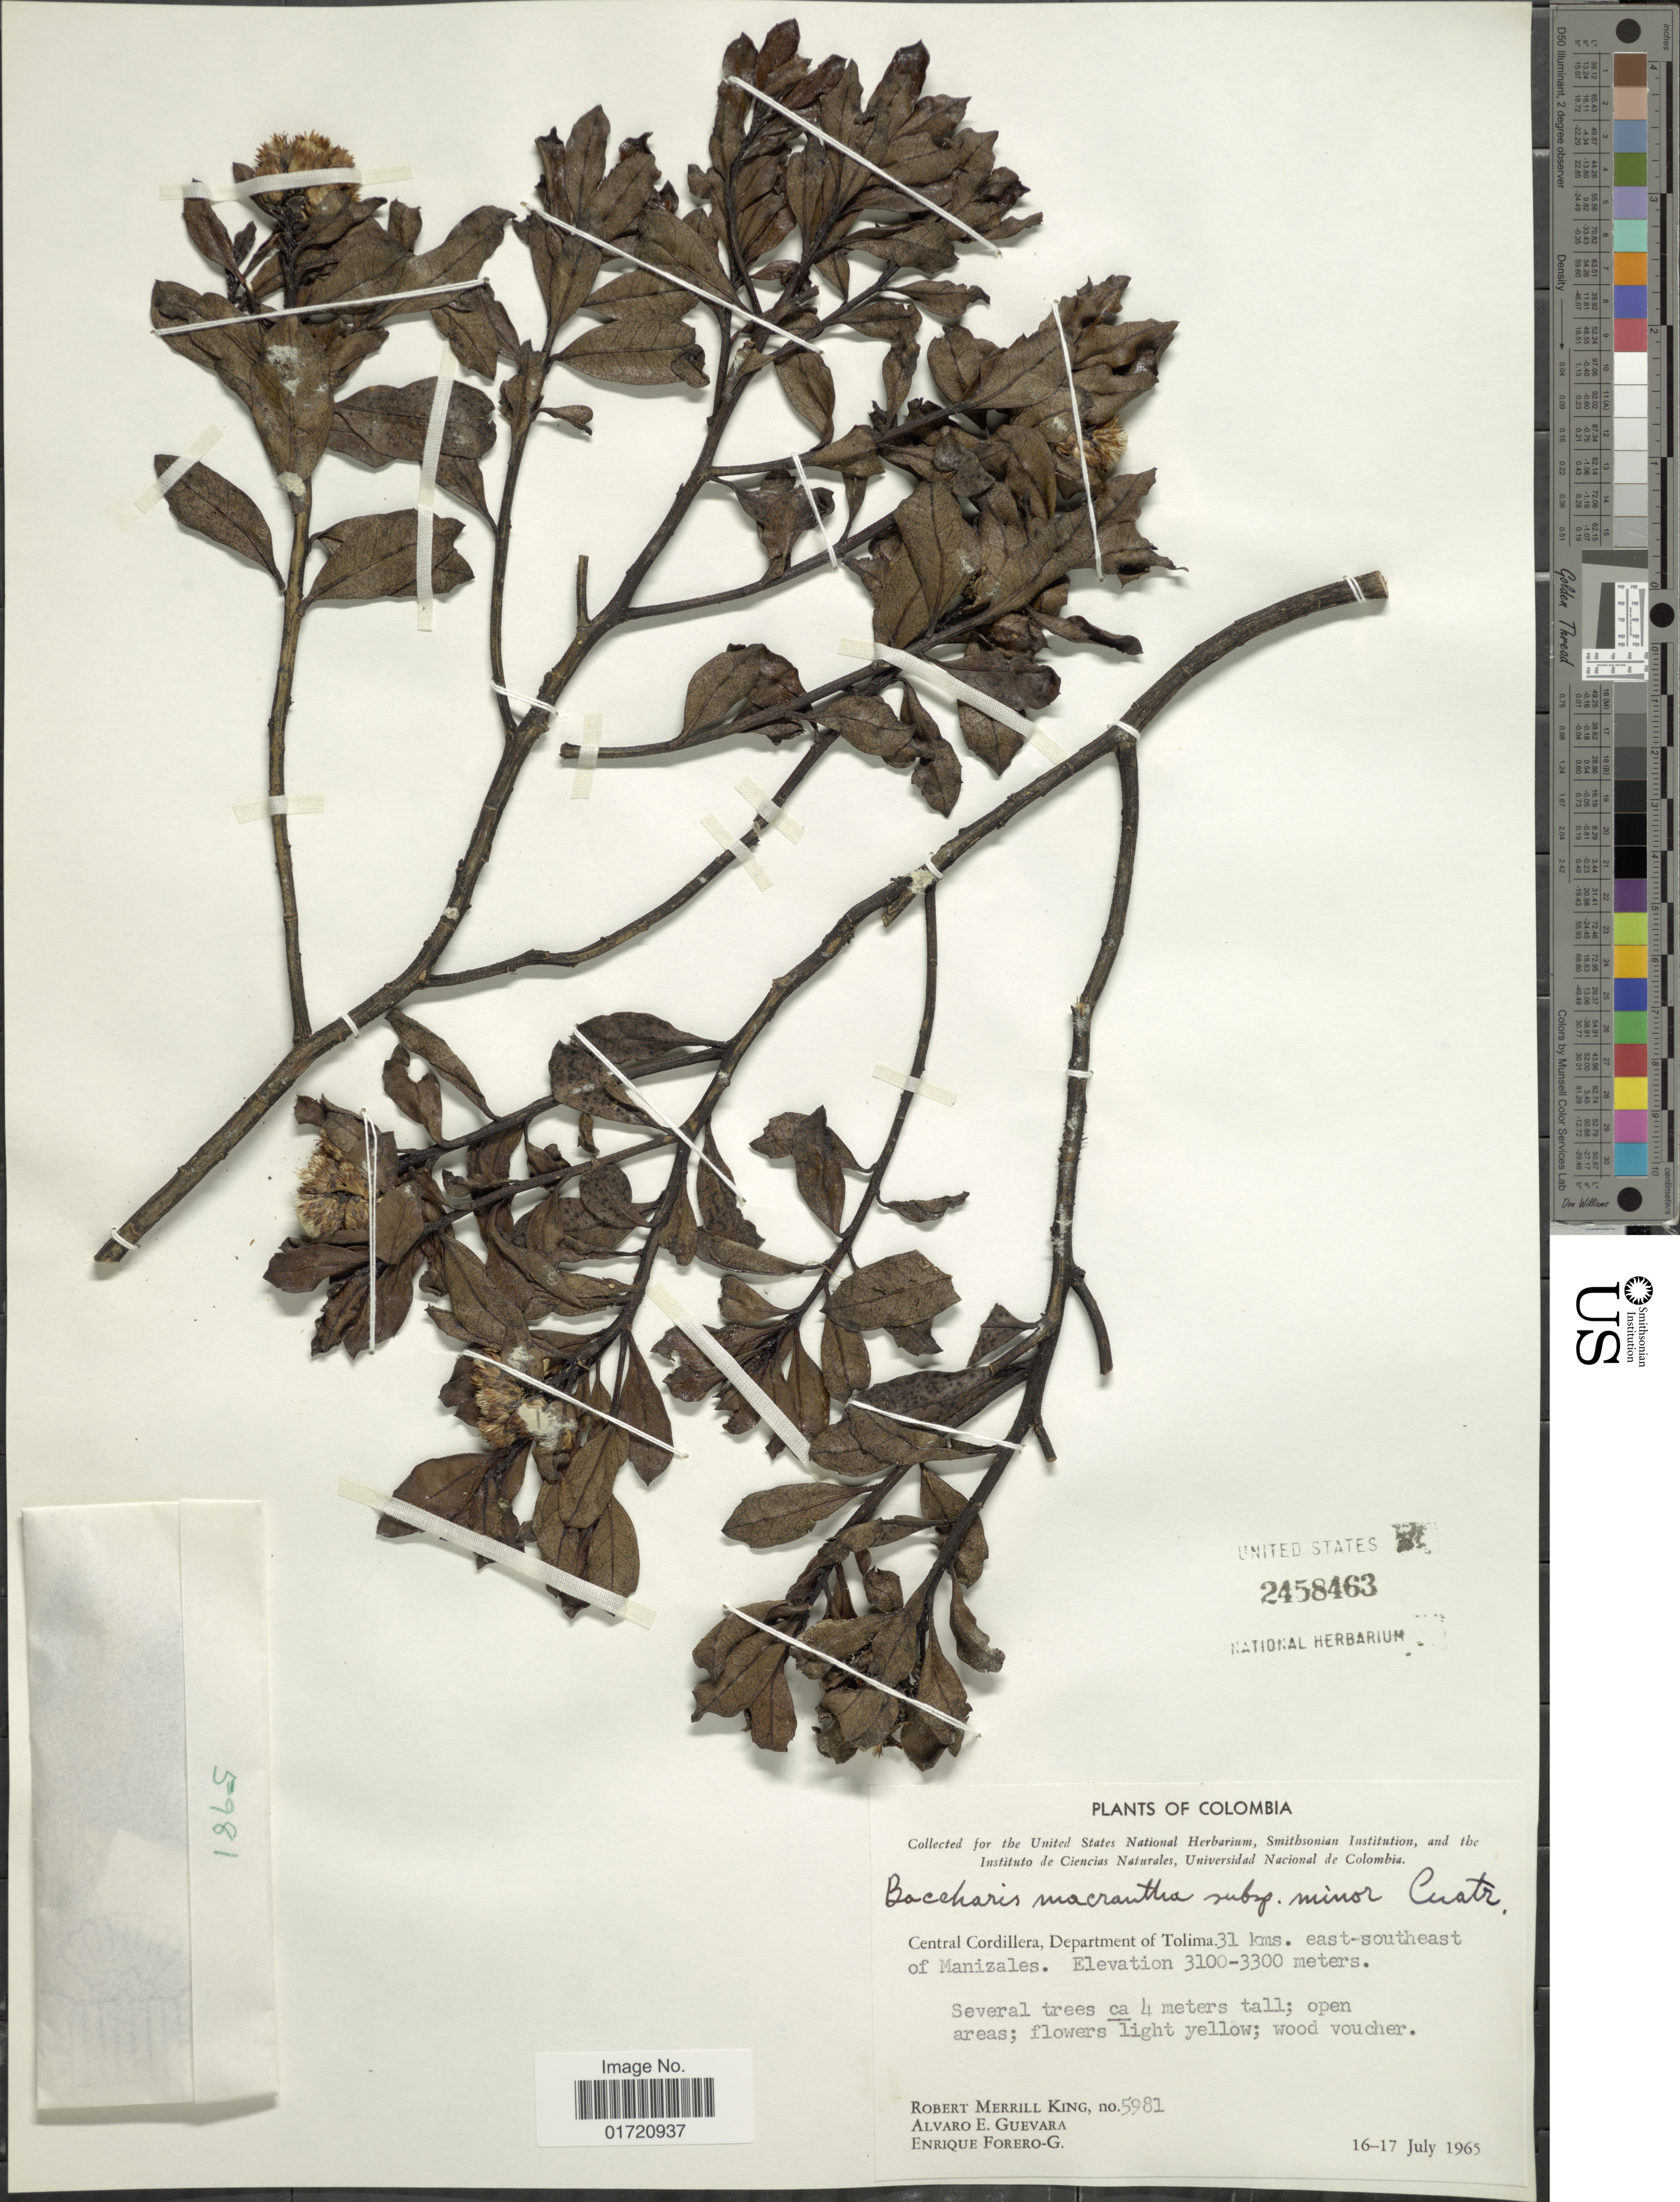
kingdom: Plantae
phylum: Tracheophyta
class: Magnoliopsida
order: Asterales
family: Asteraceae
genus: Baccharis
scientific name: Baccharis macrantha subsp. minor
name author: (Cuatrec.) Cuatrec.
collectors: R. M. King, A. E. Guevara & E. Forero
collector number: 5981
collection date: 1965-07-16/1965-07-17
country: Colombia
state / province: Tolima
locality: Central Cordillera, 31 kms east-southeast of Manizales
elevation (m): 3100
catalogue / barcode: US 2458463